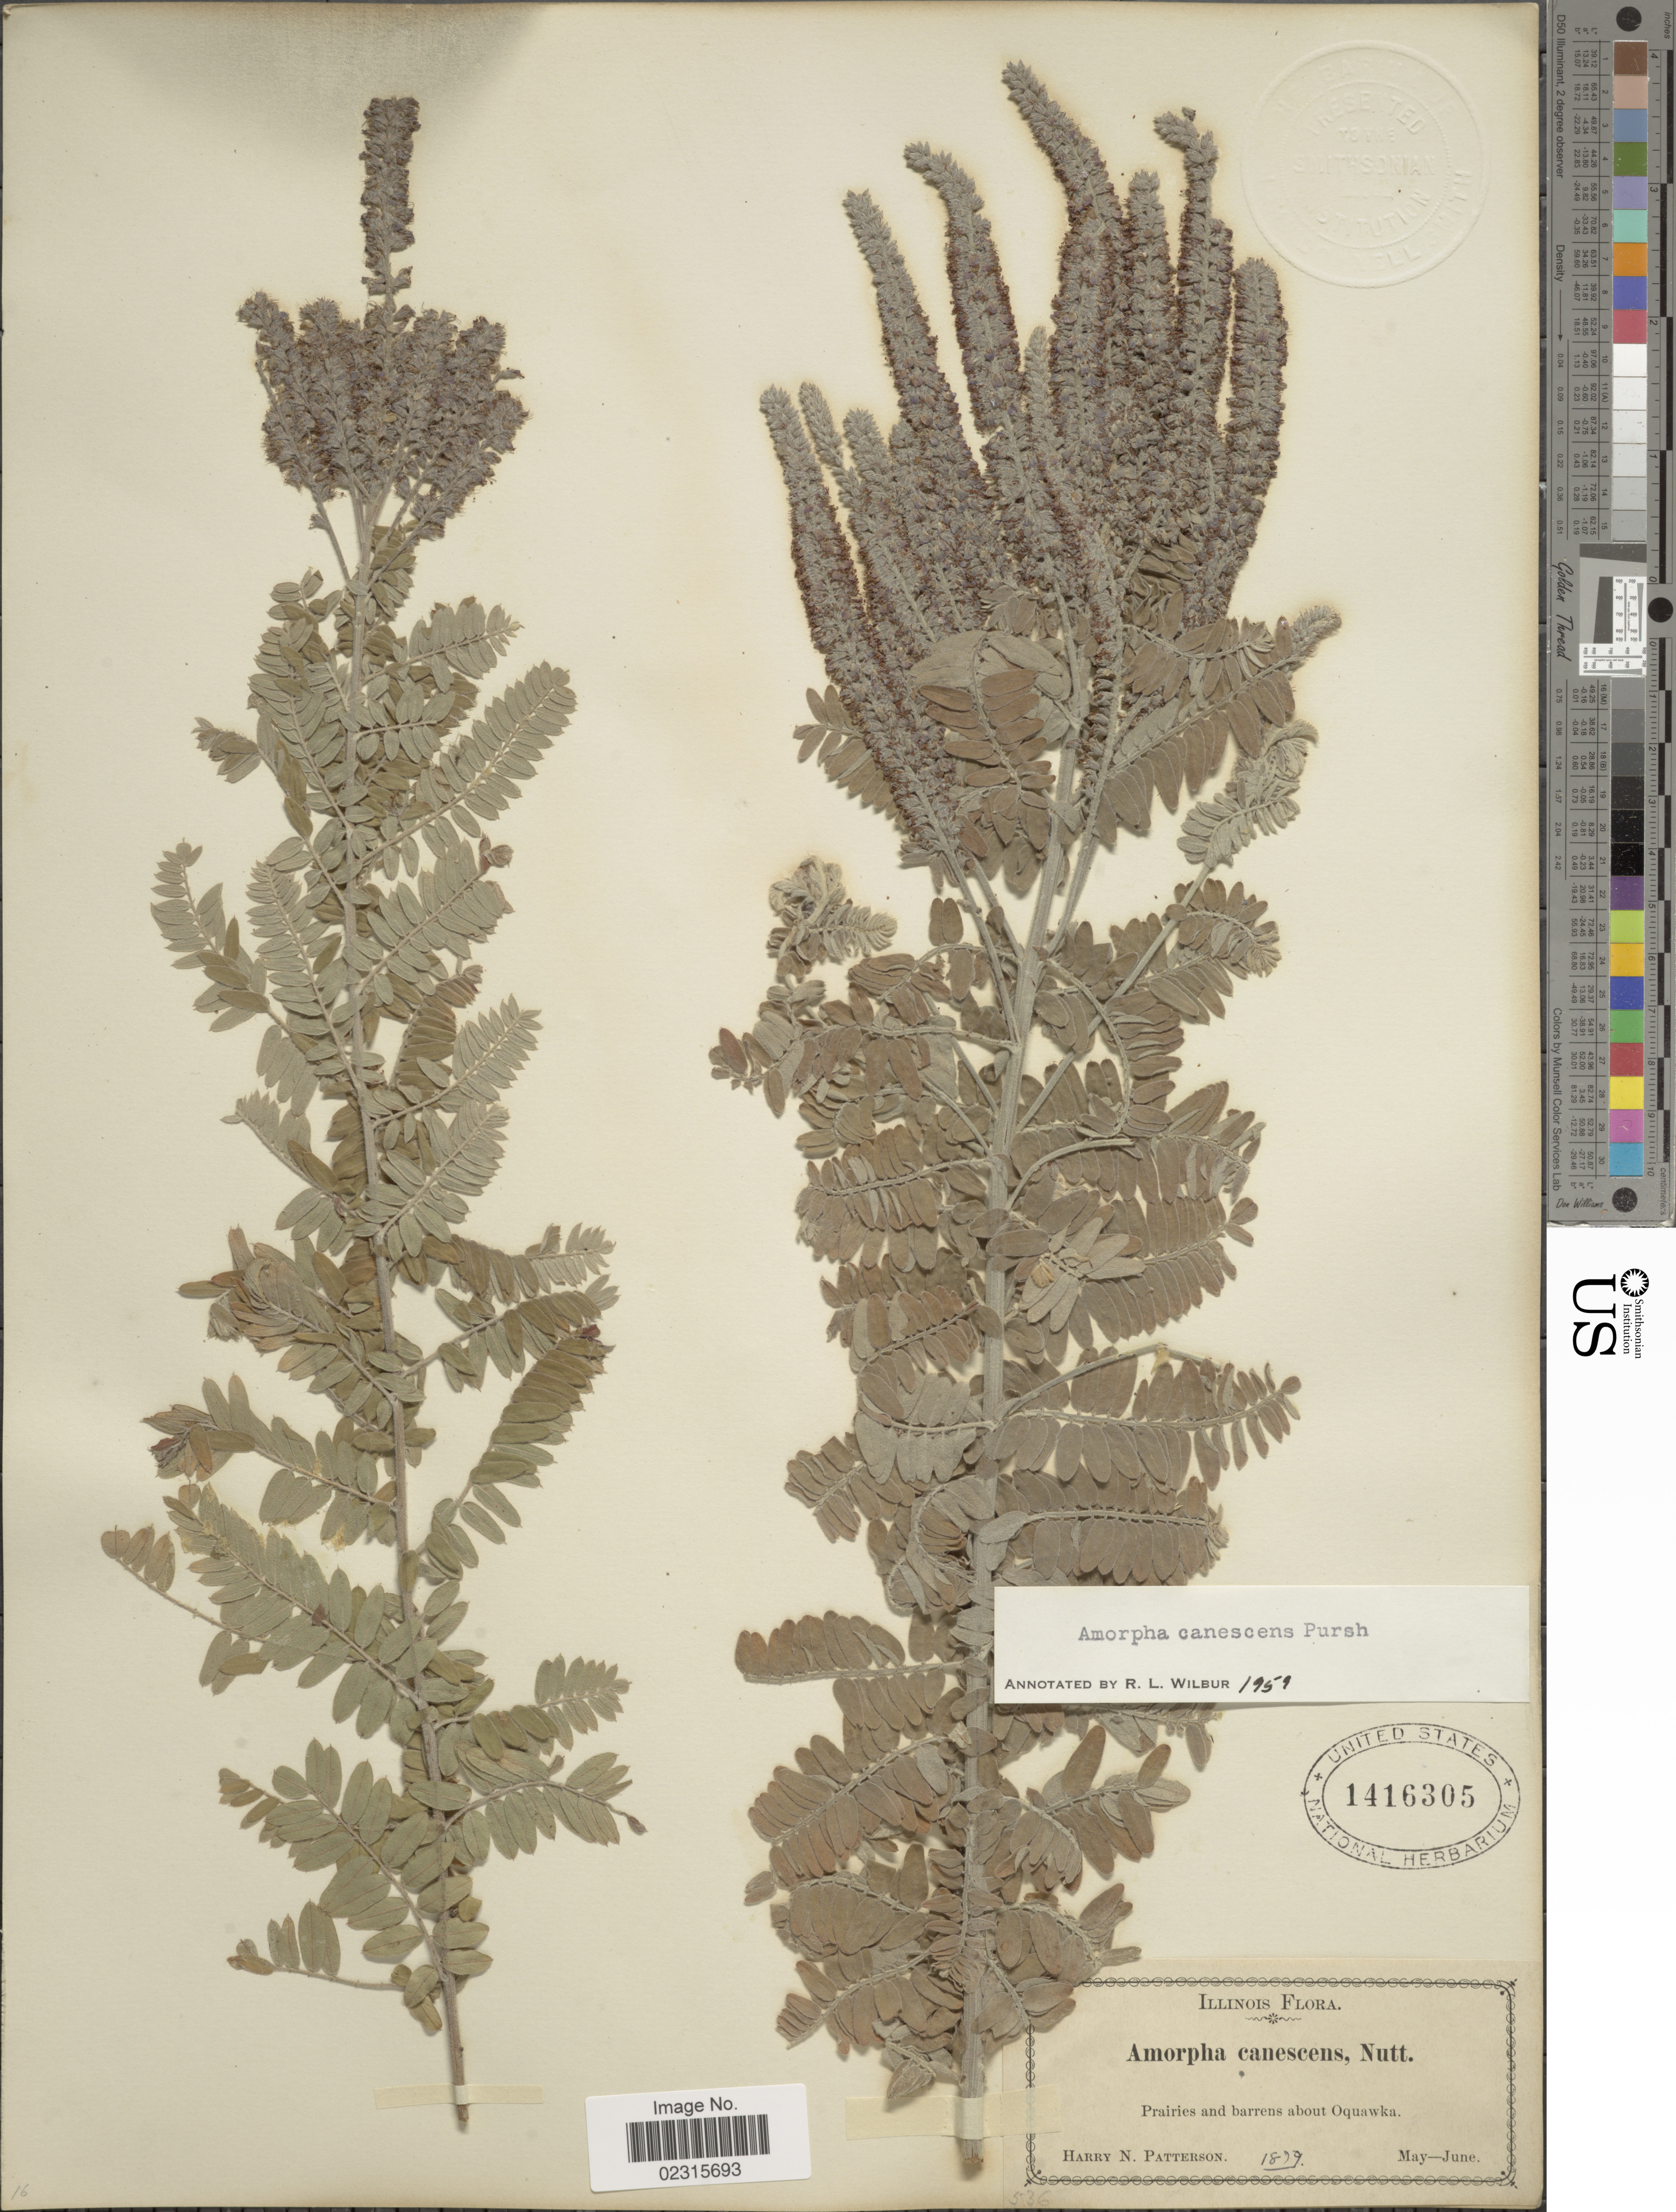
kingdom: Plantae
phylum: Tracheophyta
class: Magnoliopsida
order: Fabales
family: Fabaceae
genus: Amorpha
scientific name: Amorpha canescens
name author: Pursh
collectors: H. N. Patterson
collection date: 1839-05/1839-06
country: United States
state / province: Illinois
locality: Prairies and barrens about Oquawka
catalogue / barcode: US 1416305